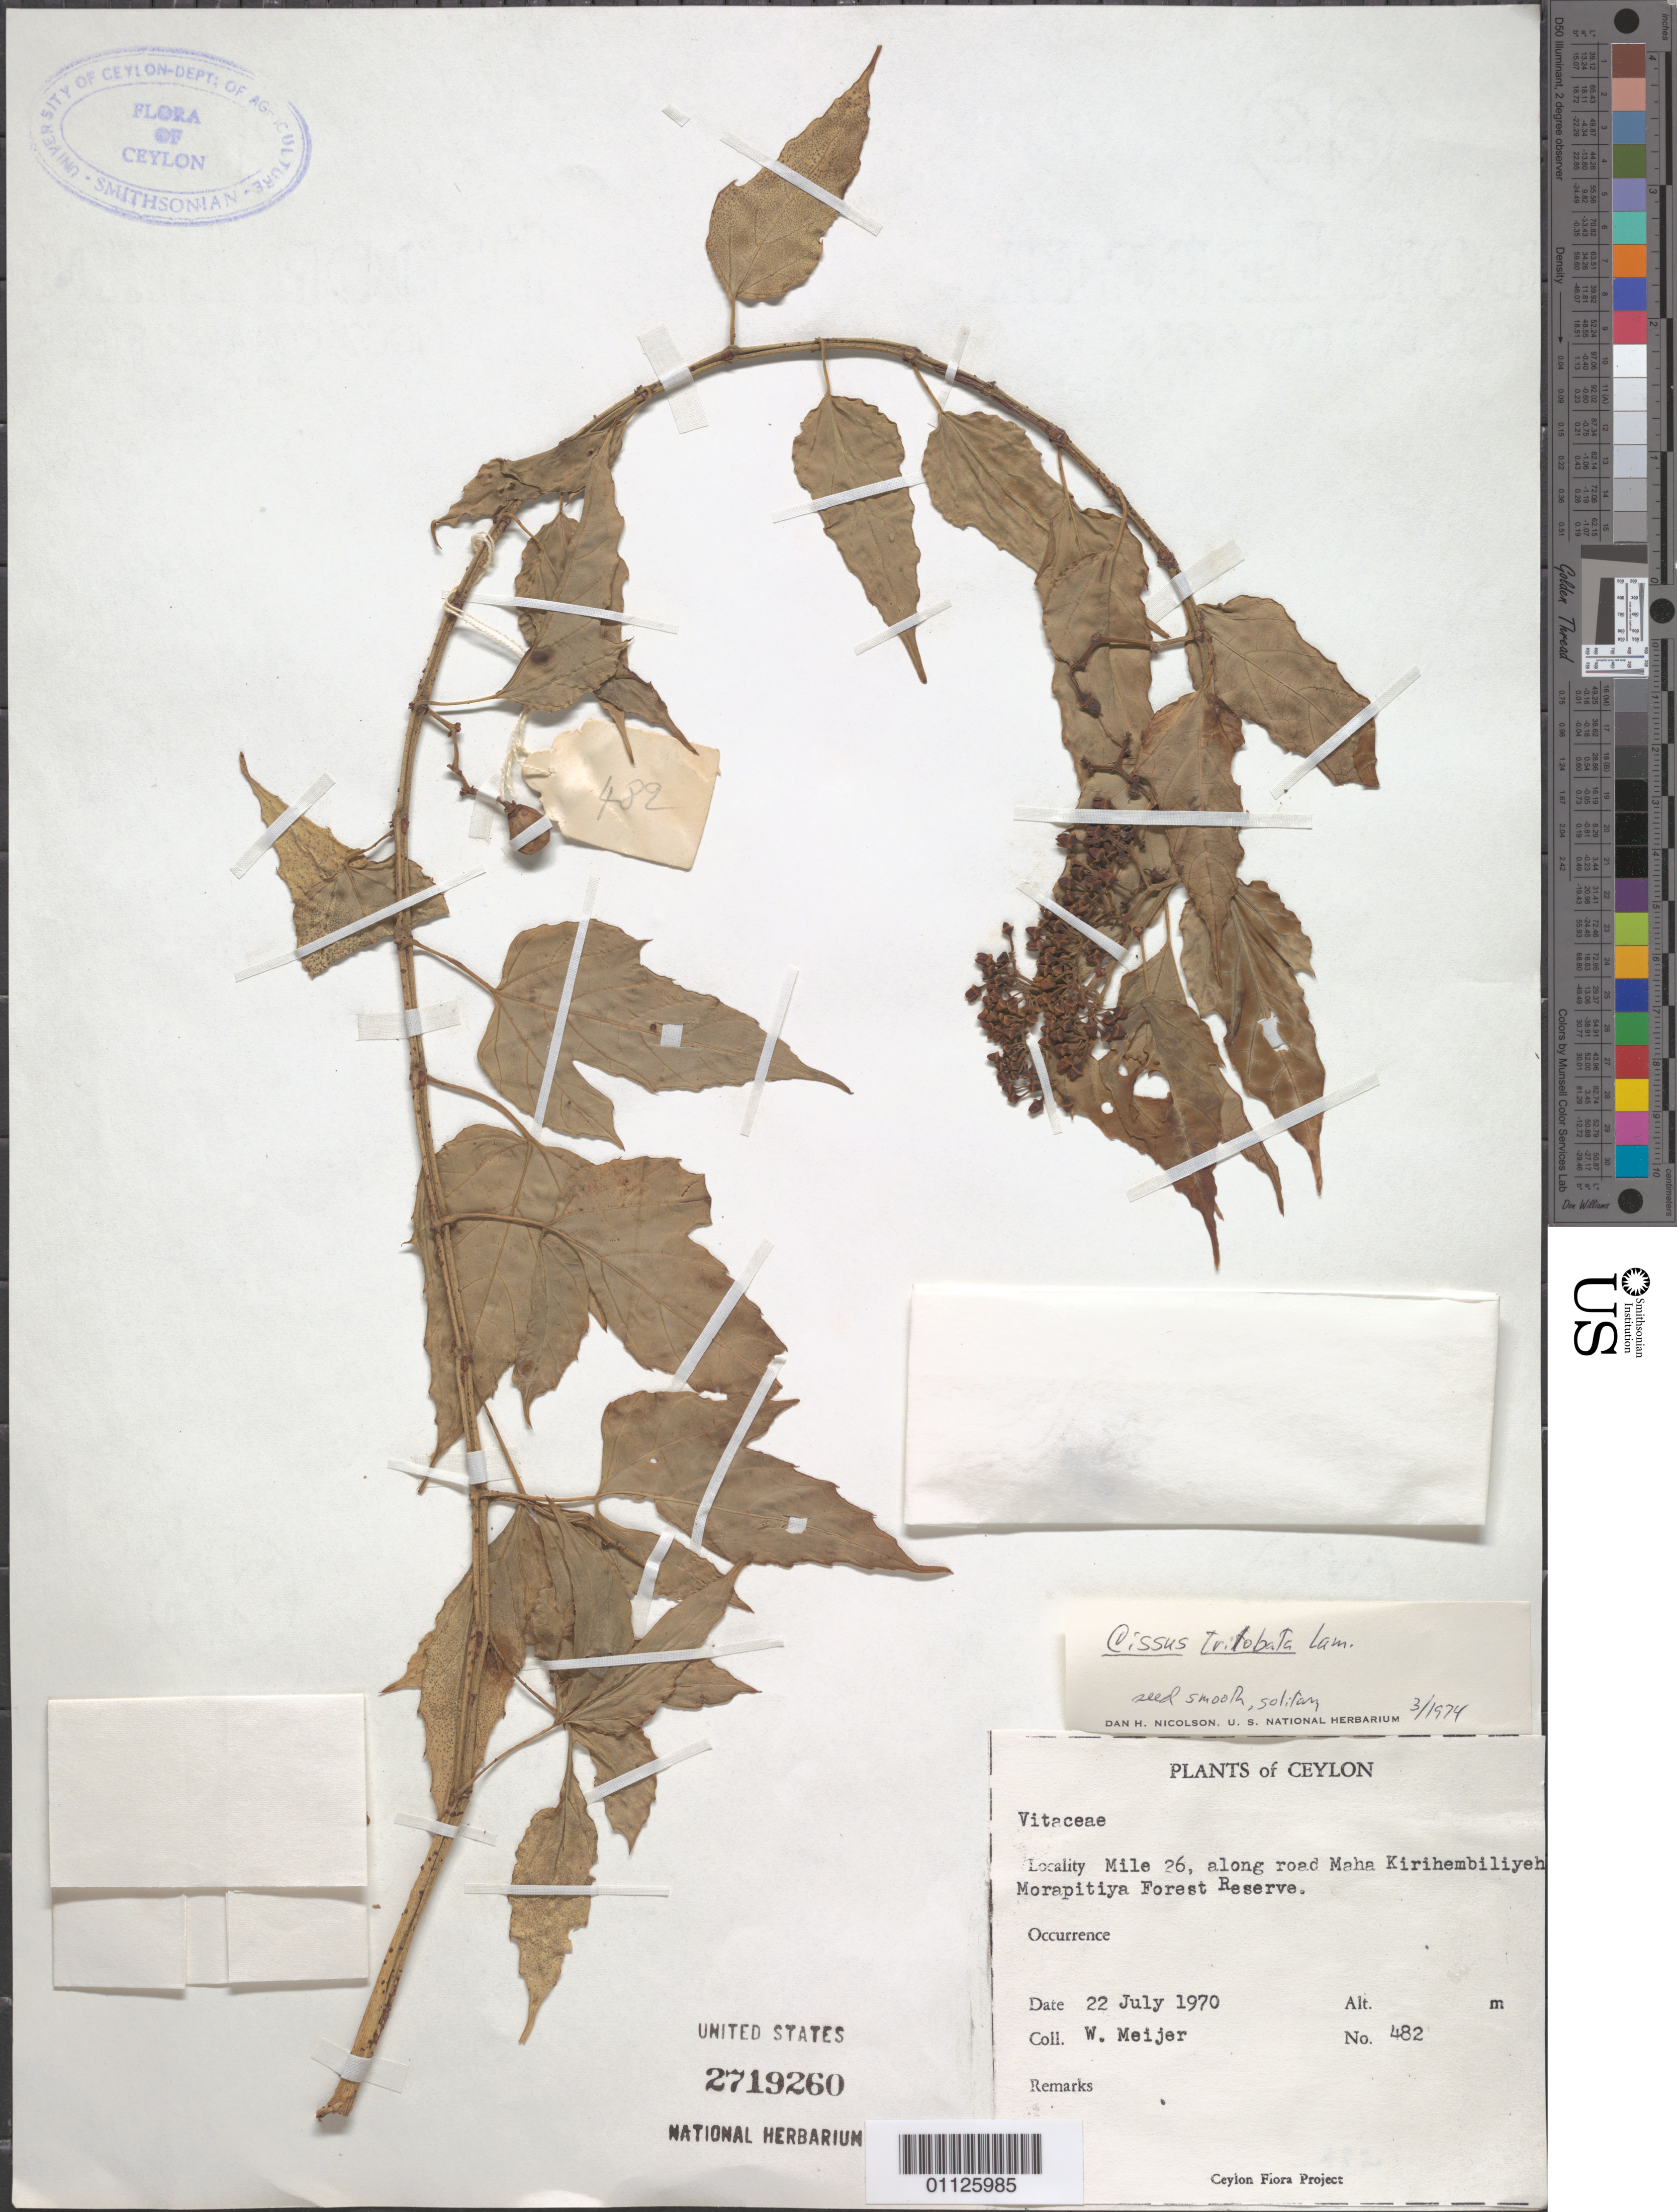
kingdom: Plantae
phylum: Tracheophyta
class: Magnoliopsida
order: Vitales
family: Vitaceae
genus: Cissus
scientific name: Cissus trilobata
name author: Lam.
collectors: W. Meijer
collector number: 482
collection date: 1970-07-22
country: Sri Lanka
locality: Mi 26, along road Maha Kirihembiliyeh. Morapitiya Forest Reserve.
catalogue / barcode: US 2719260